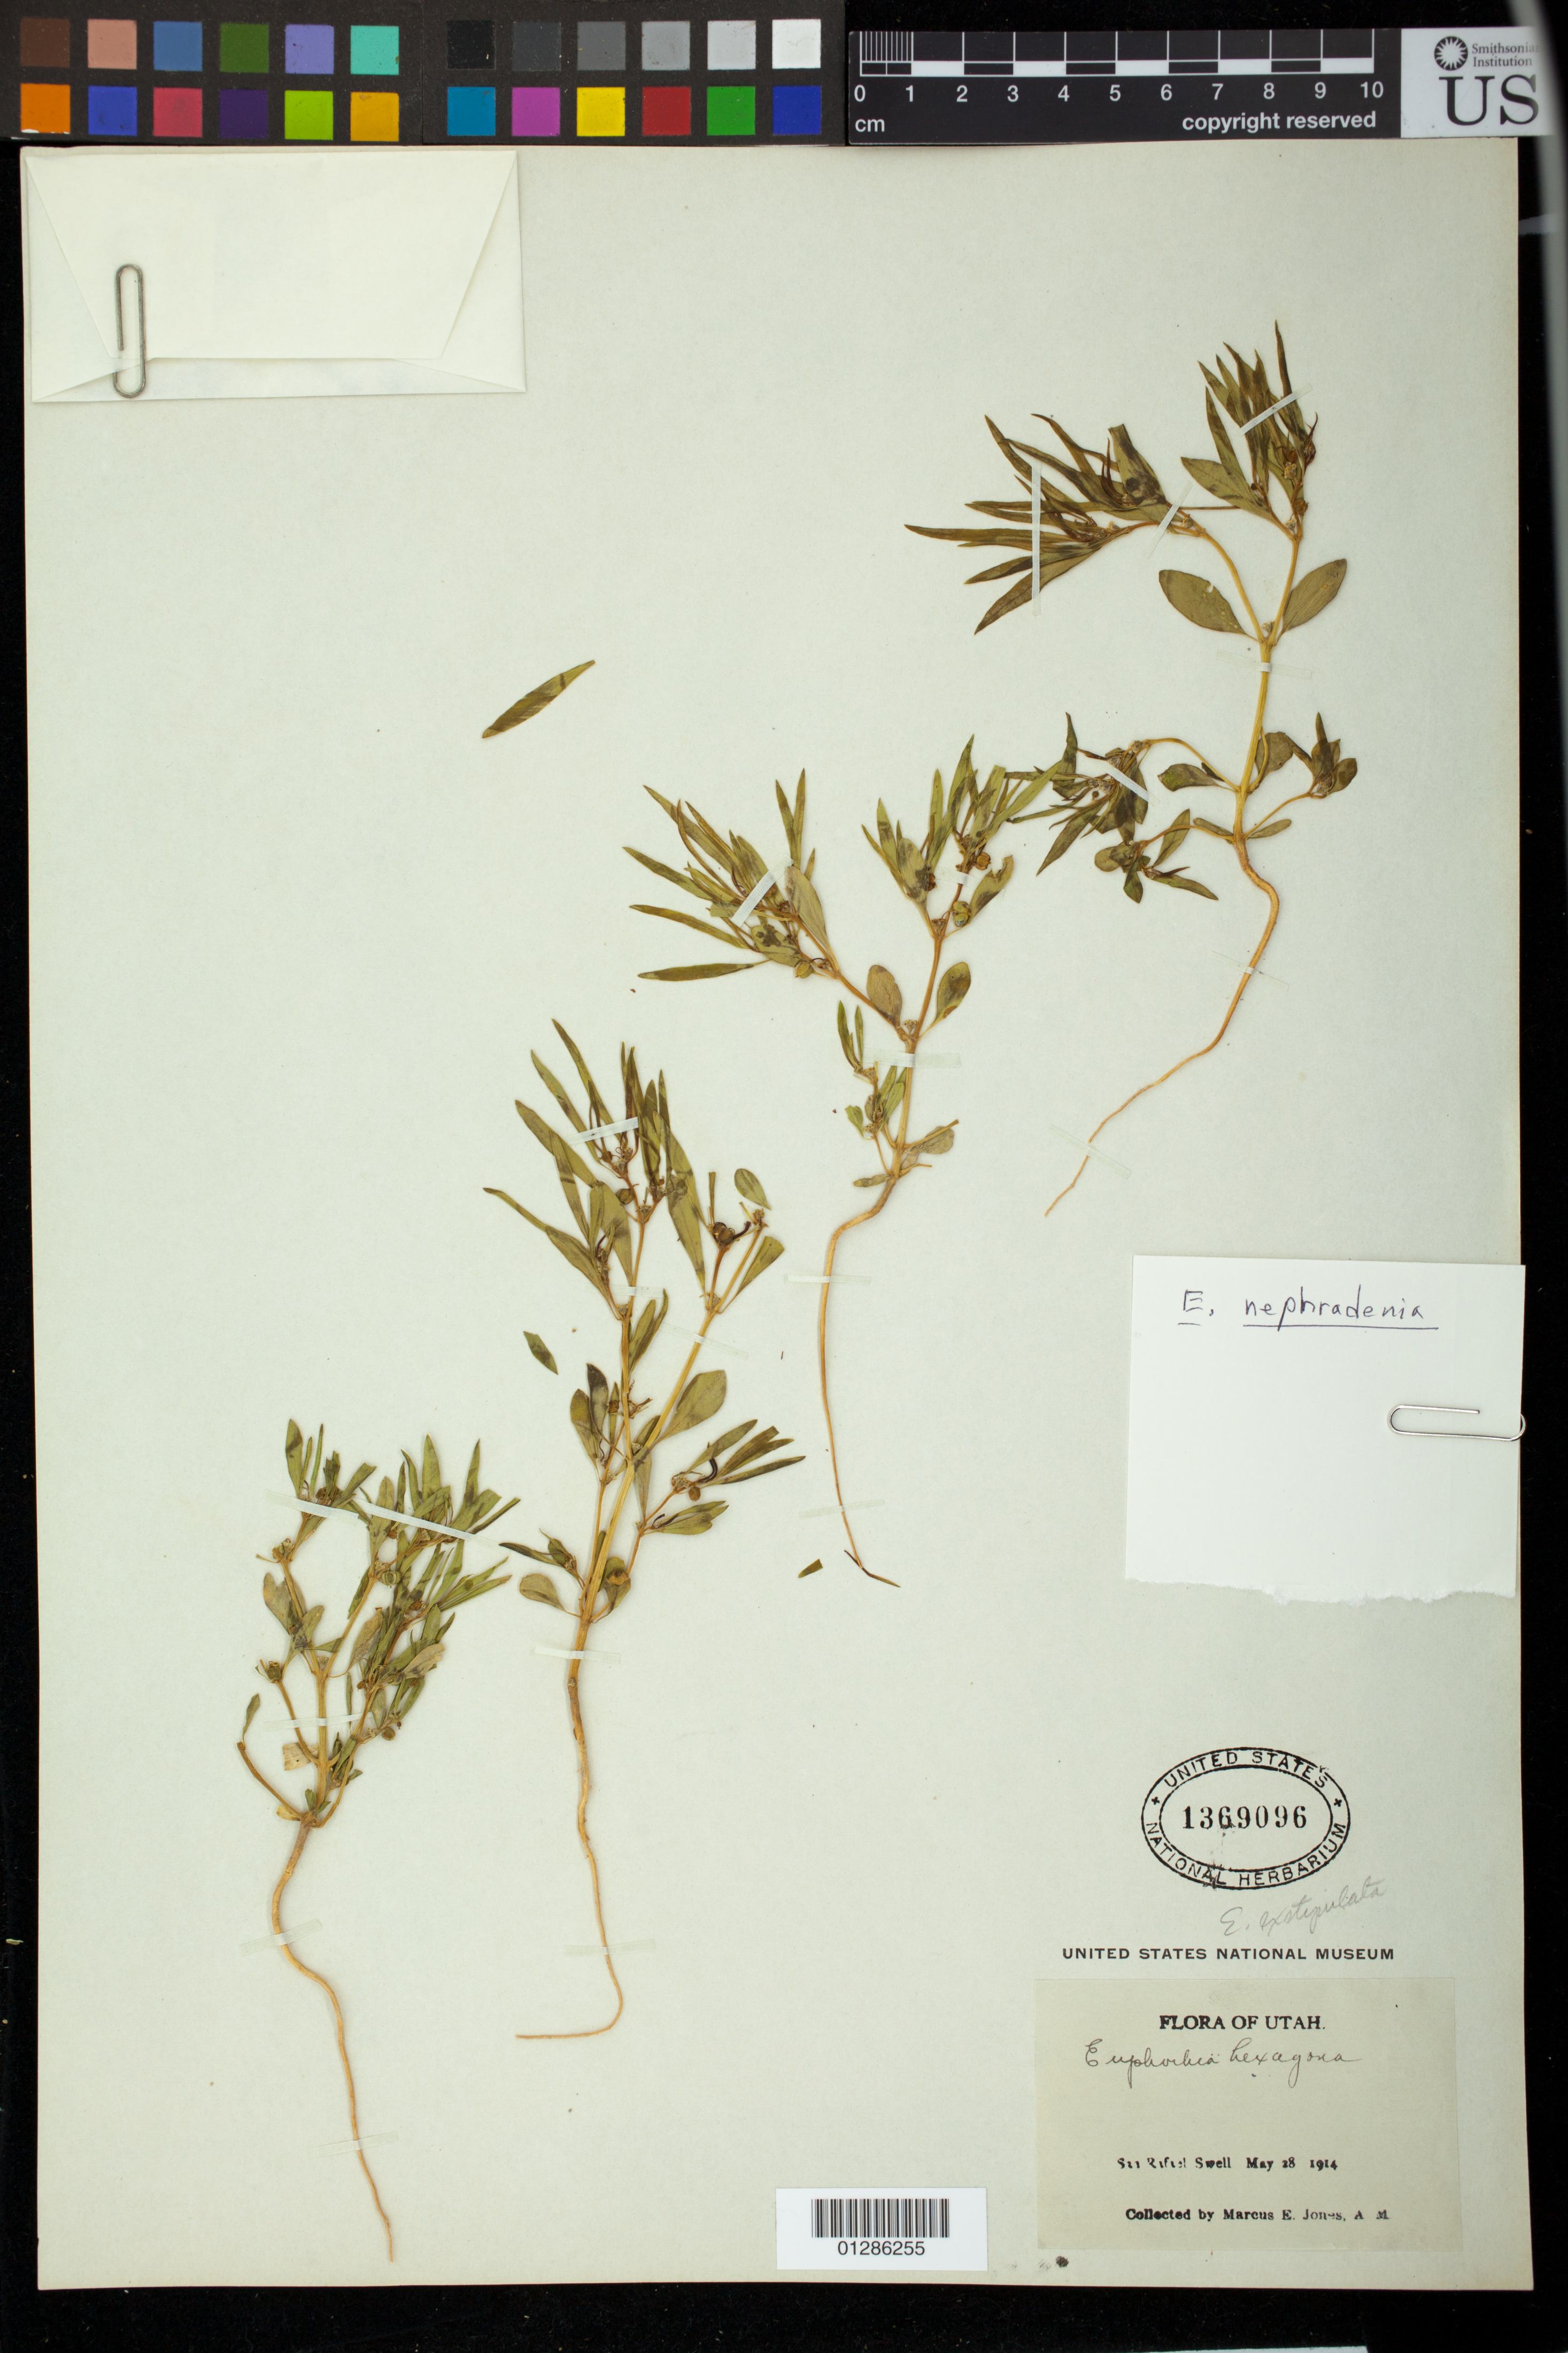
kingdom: Plantae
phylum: Tracheophyta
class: Magnoliopsida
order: Malpighiales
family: Euphorbiaceae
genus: Euphorbia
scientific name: Euphorbia nephradenia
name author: Barneby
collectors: M. E. Jones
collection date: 1914-05-28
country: United States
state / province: Utah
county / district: Emery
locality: San Rafael Swell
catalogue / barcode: US 1369096